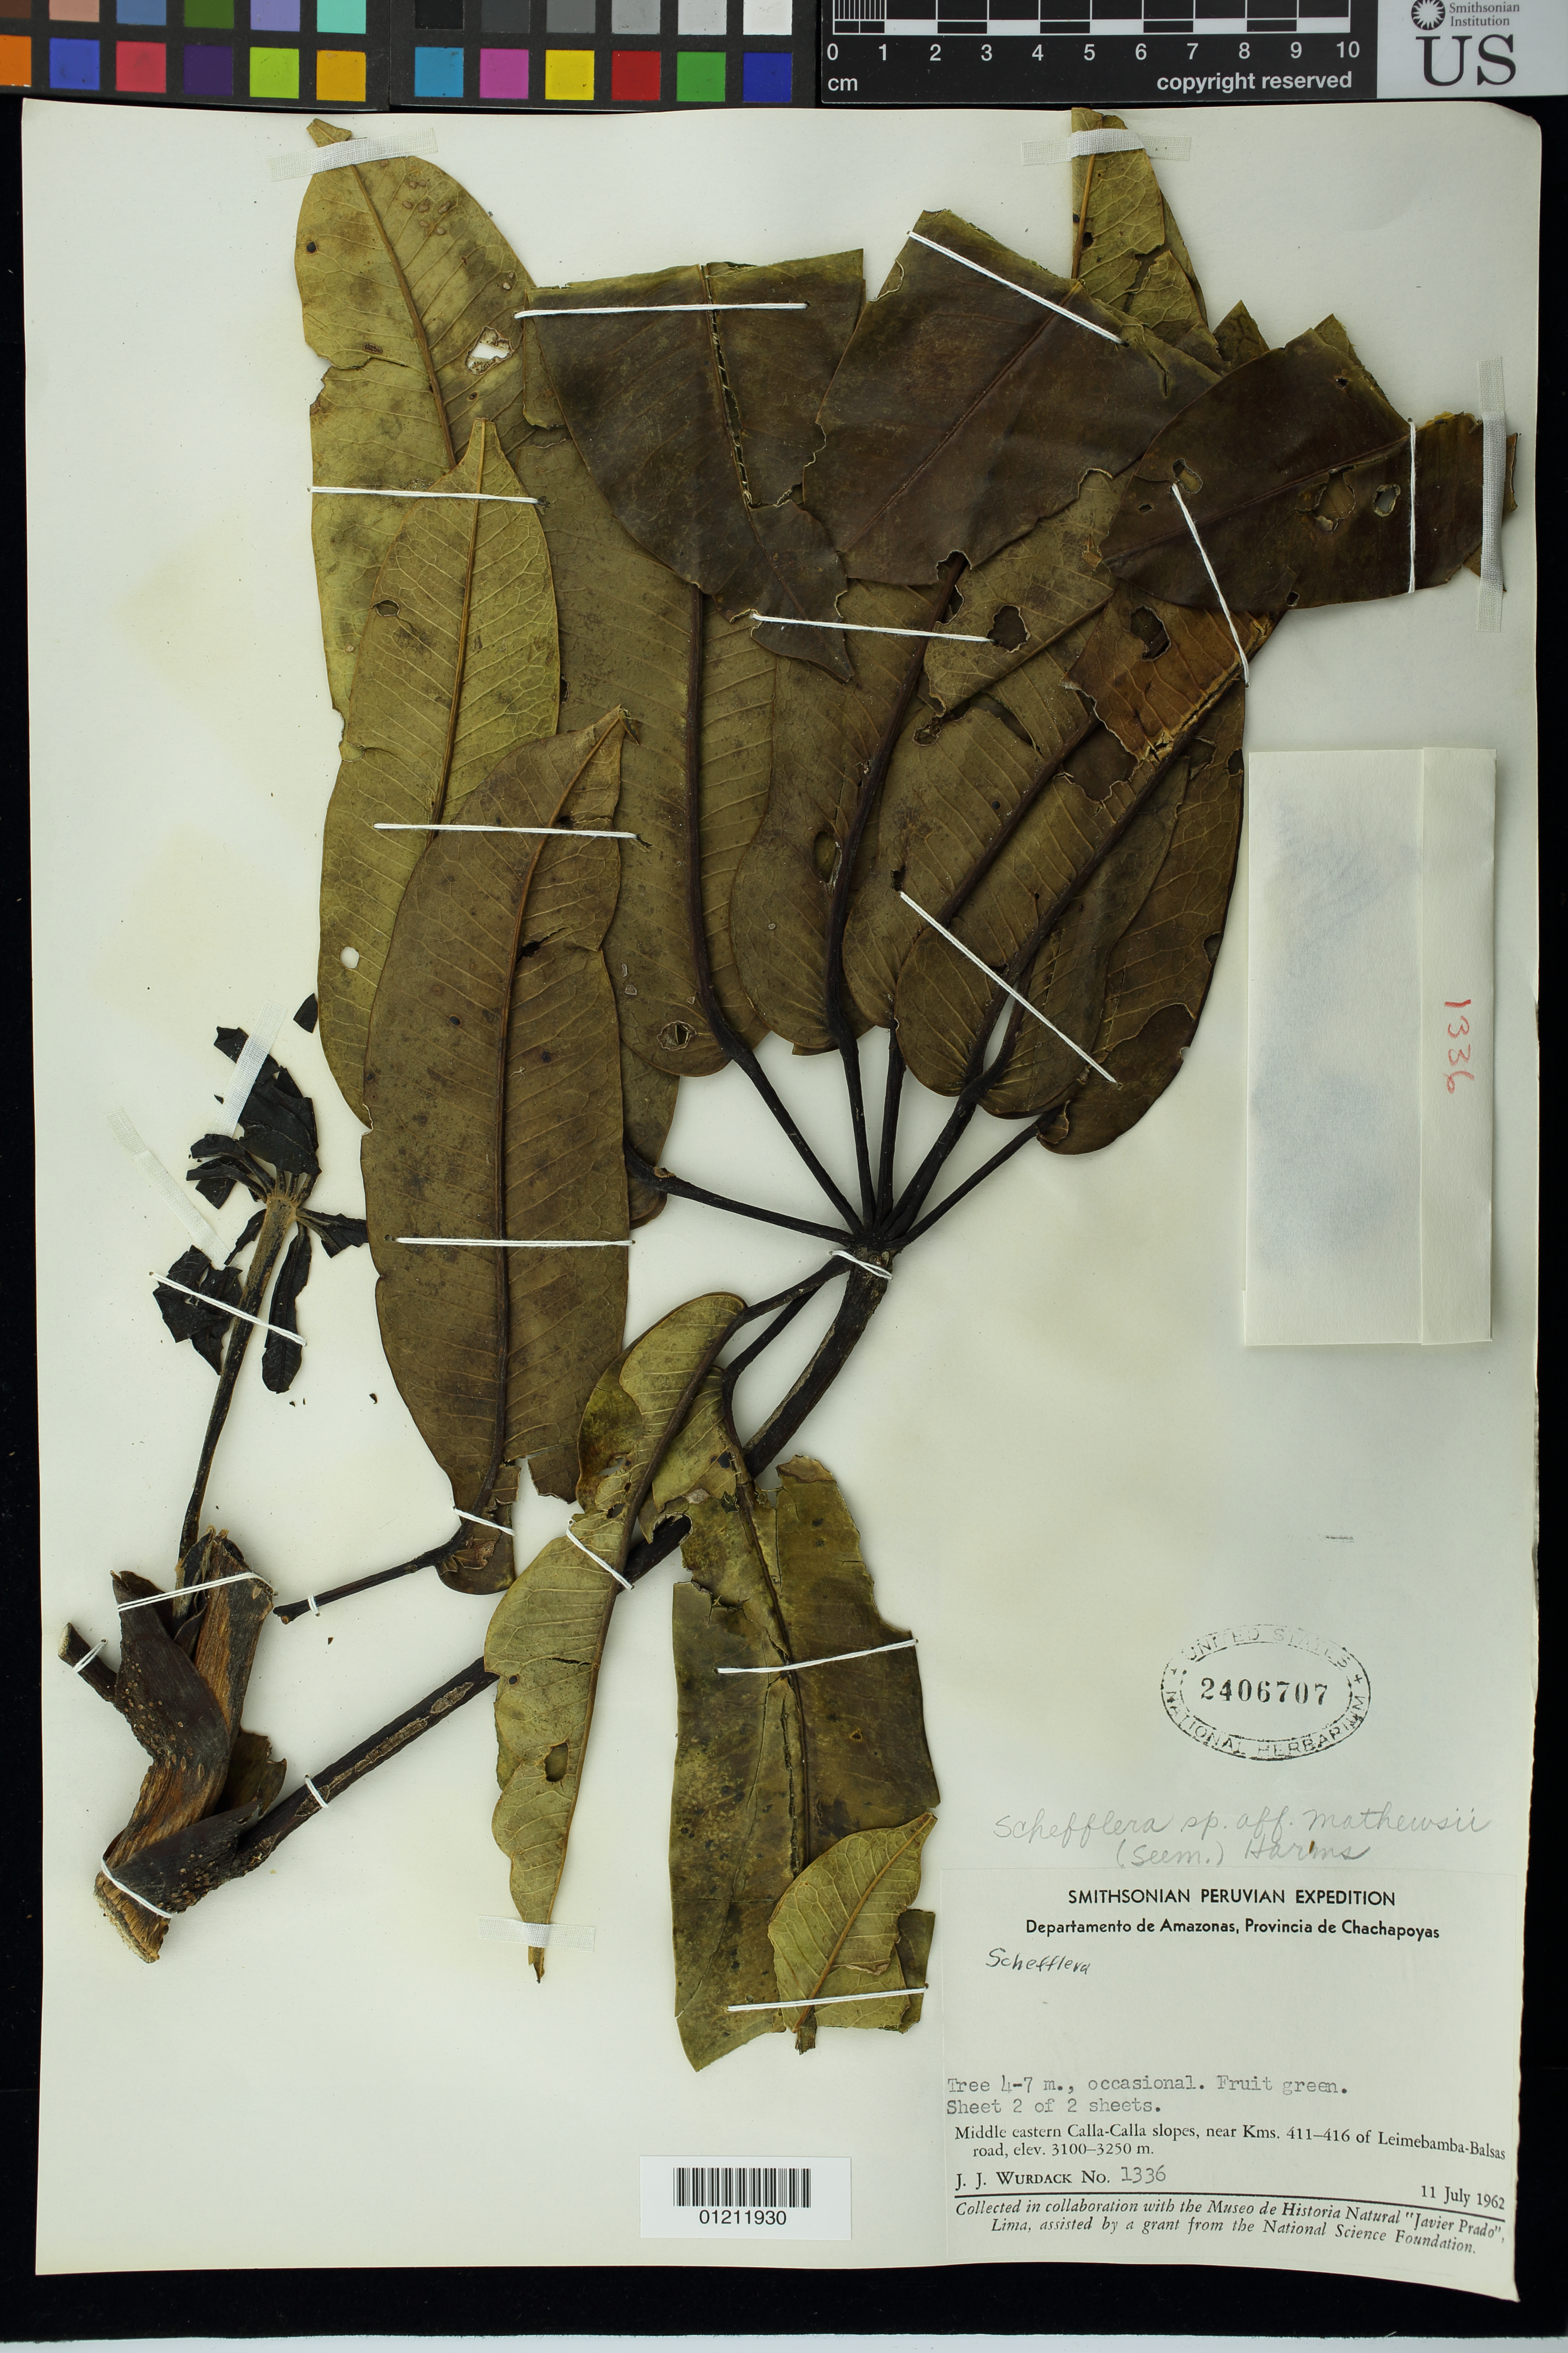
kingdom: Plantae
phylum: Tracheophyta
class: Magnoliopsida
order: Apiales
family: Araliaceae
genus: Schefflera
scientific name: Schefflera mathewsii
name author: (Seem.) Harms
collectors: J. J. Wurdack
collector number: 1336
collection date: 1962-07-11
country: Peru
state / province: Amazonas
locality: Amazonas, Provincia de Chachapoyas.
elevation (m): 3100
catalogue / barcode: US 2406707